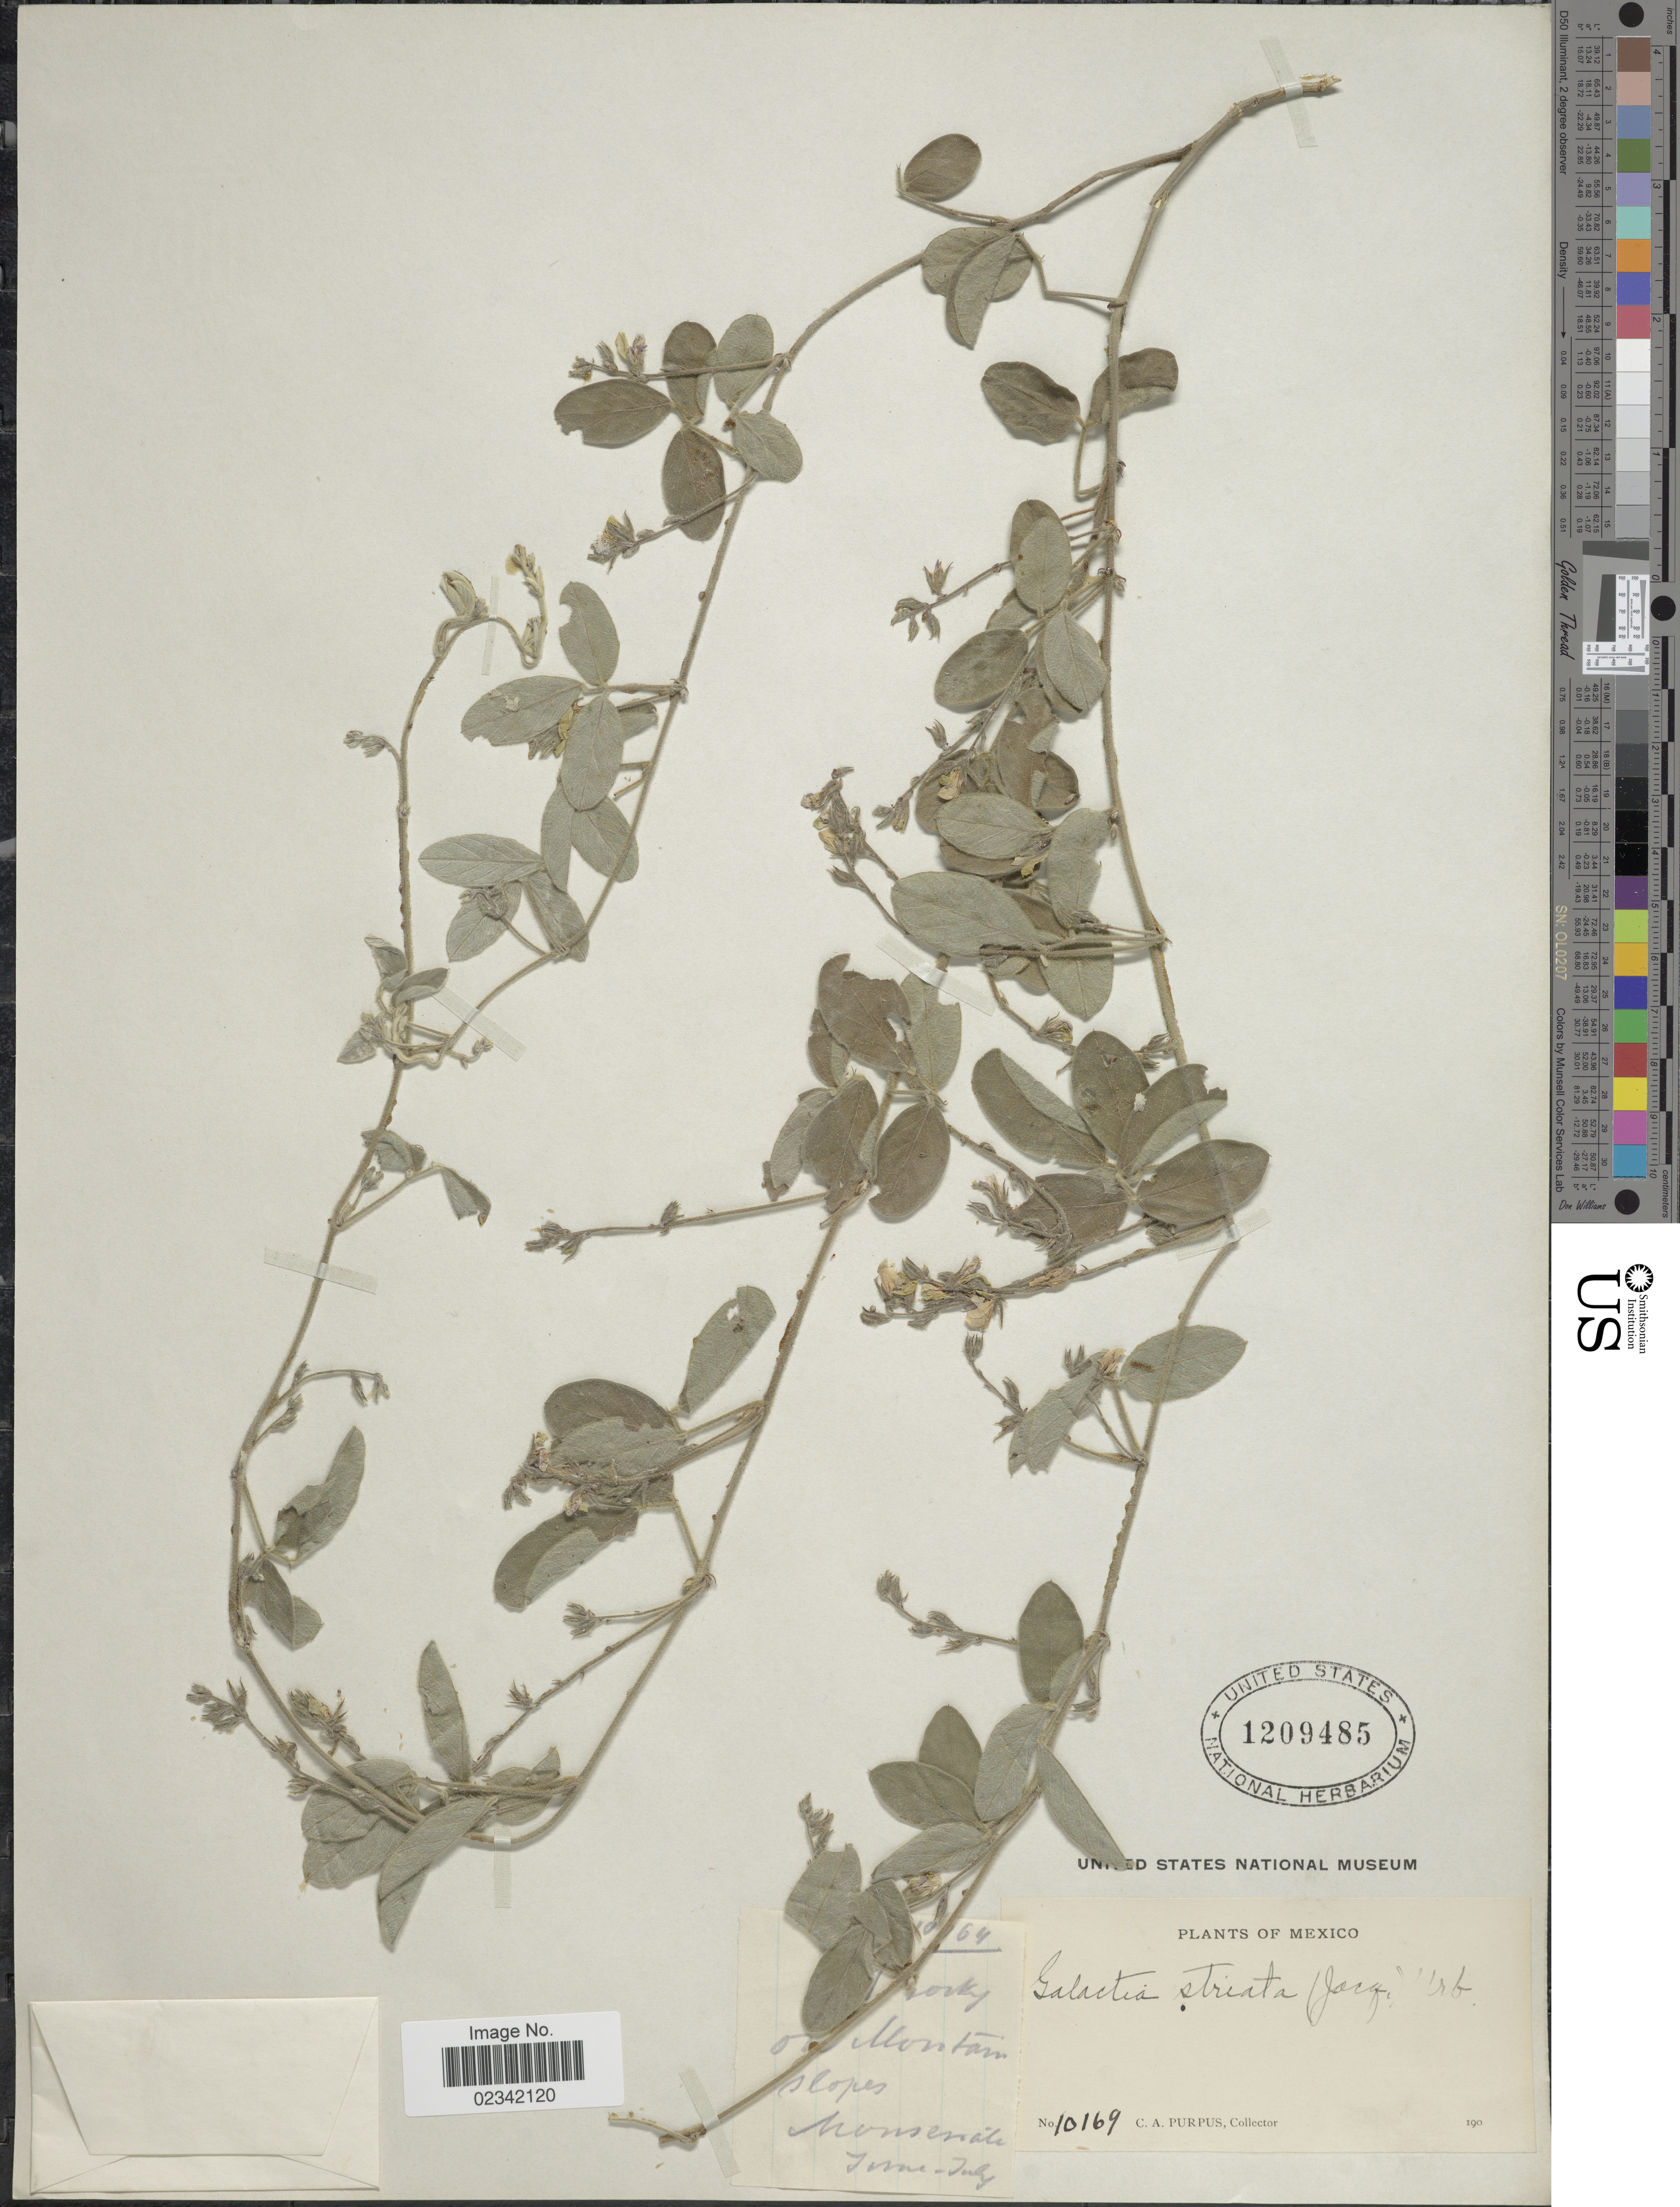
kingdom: Plantae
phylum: Tracheophyta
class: Magnoliopsida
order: Fabales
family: Fabaceae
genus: Galactia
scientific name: Galactia striata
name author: (Jacq.) Urb.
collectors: C. A. Purpus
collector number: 10169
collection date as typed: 190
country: Mexico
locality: Monseratte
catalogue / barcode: US 1209485